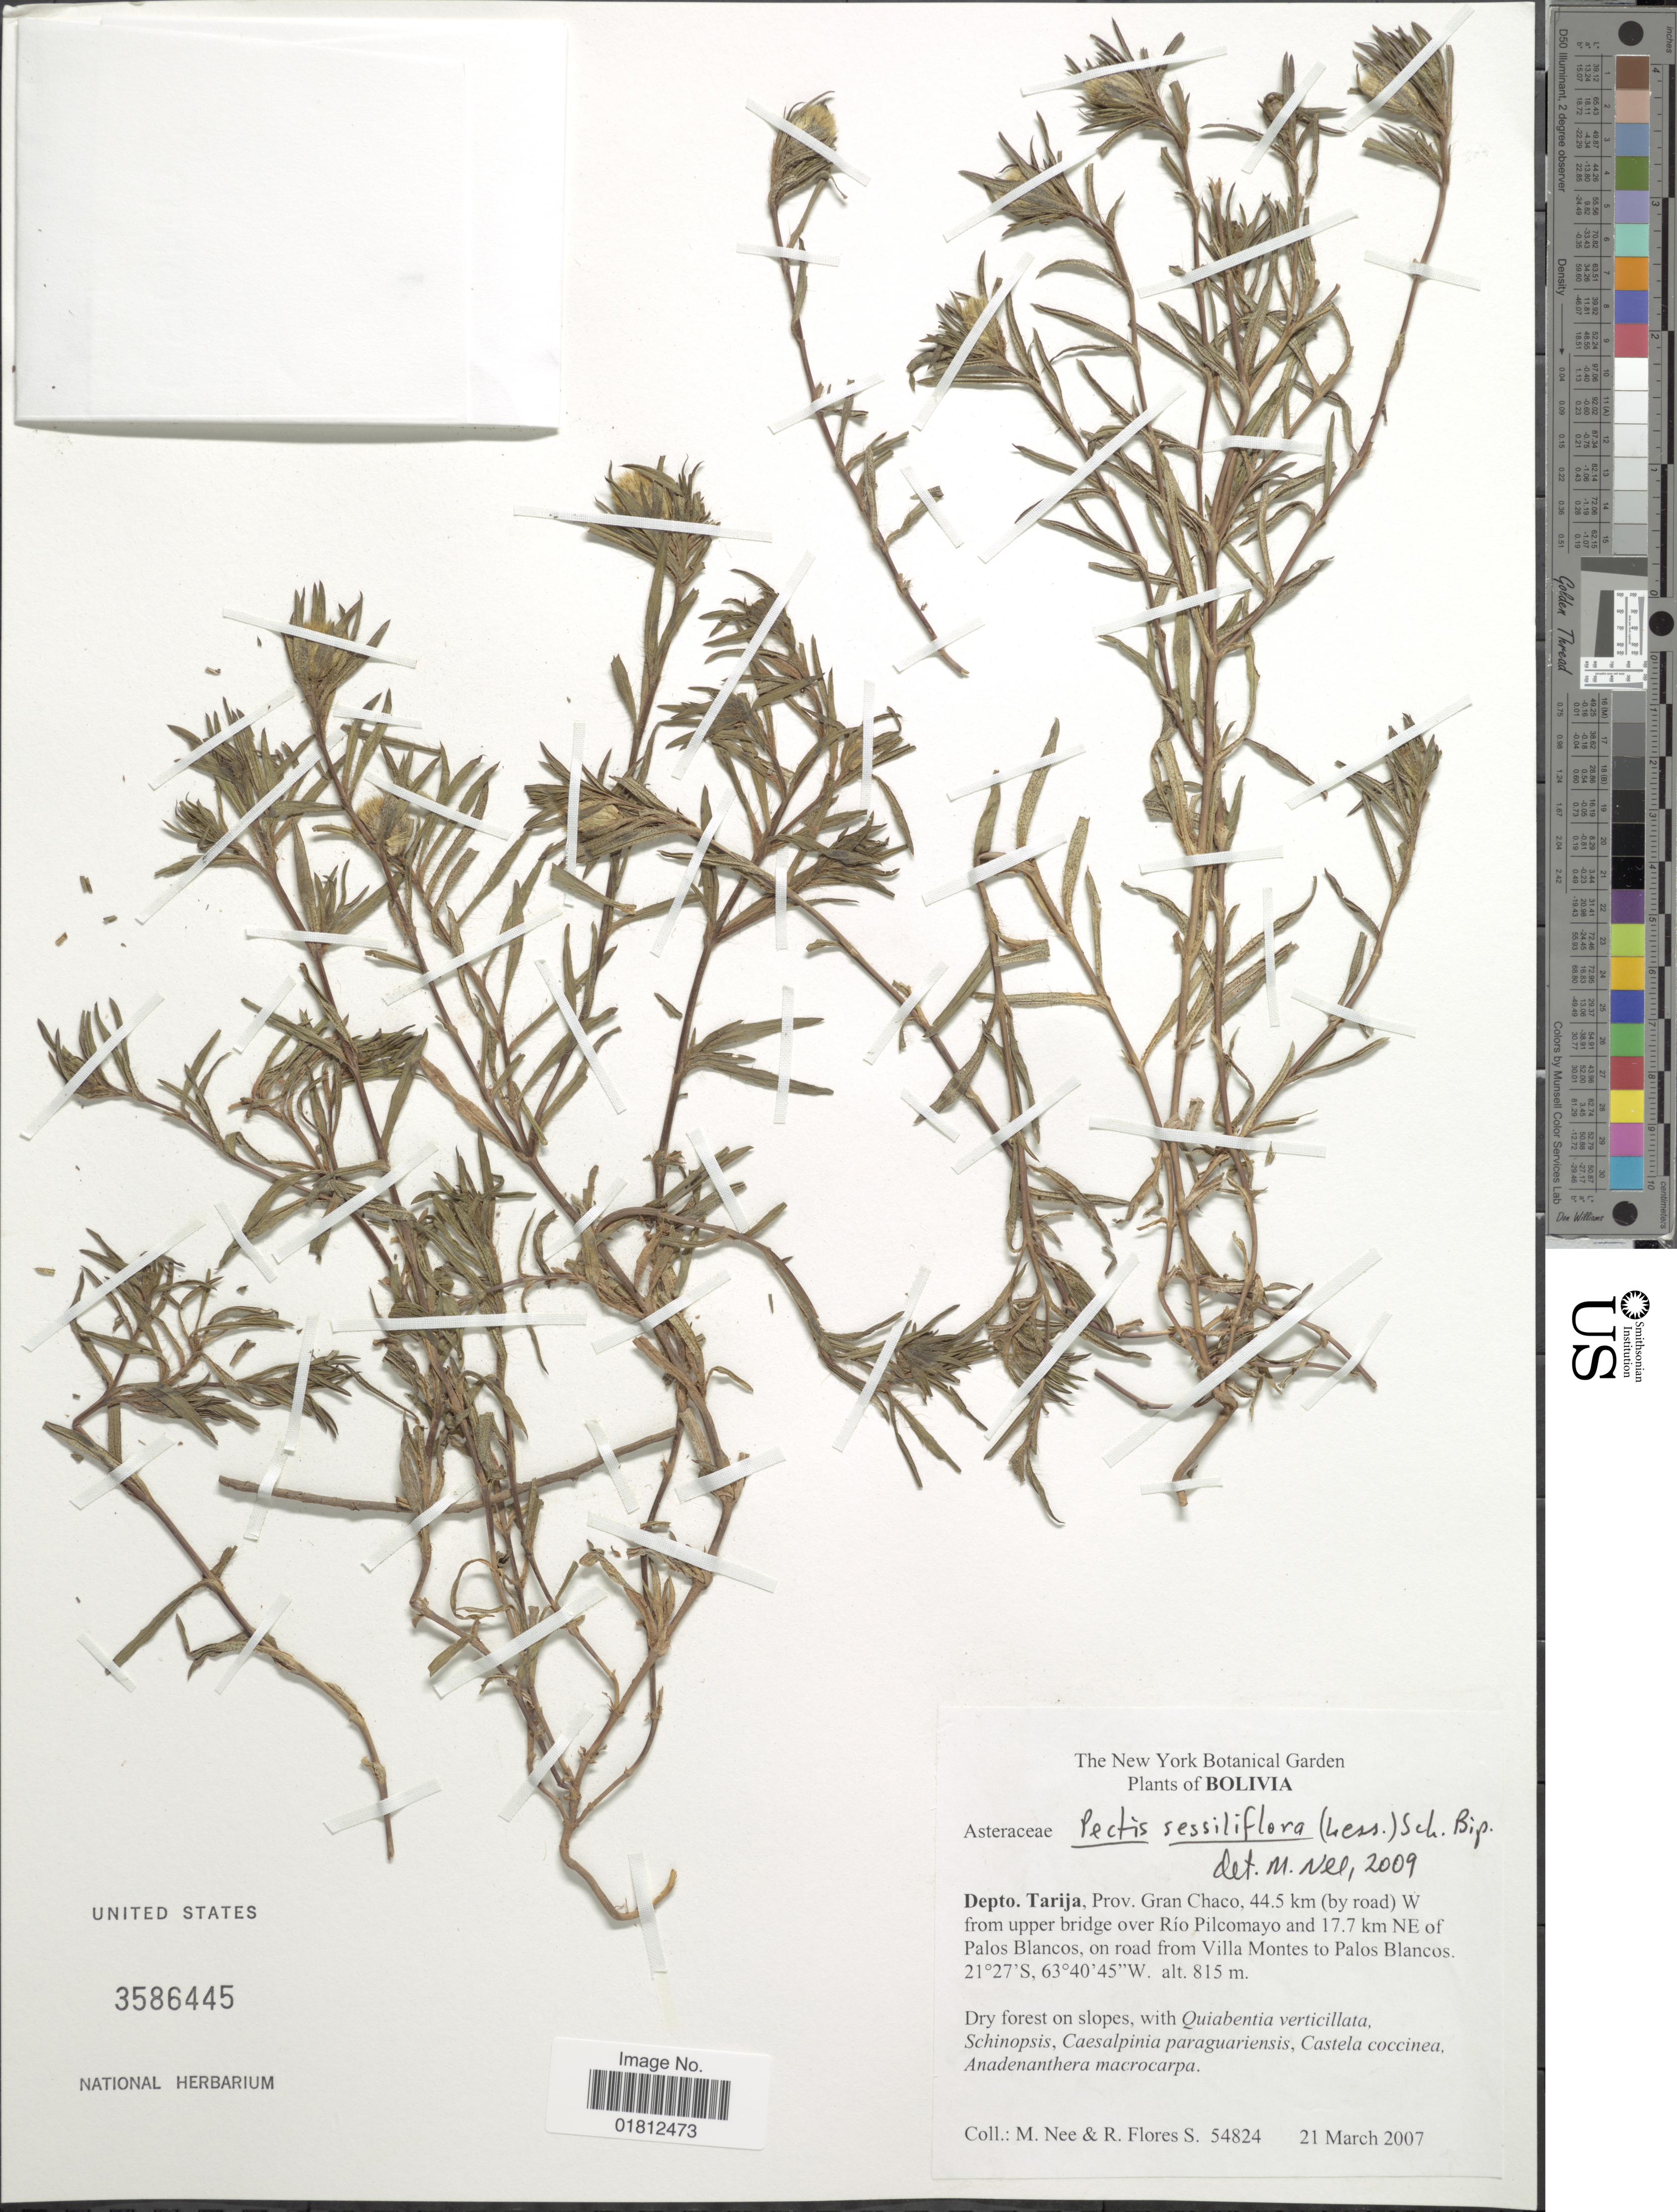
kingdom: Plantae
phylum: Tracheophyta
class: Magnoliopsida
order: Asterales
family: Asteraceae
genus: Pectis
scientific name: Pectis sessiliflora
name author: (Less.) Sch. Bip.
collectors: M. Nee & R. Flores S.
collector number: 54824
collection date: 2007-03-21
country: Bolivia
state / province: Tarija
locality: Prov. GranChaco, 44.5 km (by road) W from upper bridge over Río Pilcomayo and 17.7 km NE of Palos Blancos, on road from Villa Montes to Palos Blancos, dry forest on slopes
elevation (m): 815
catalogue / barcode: US 3586445